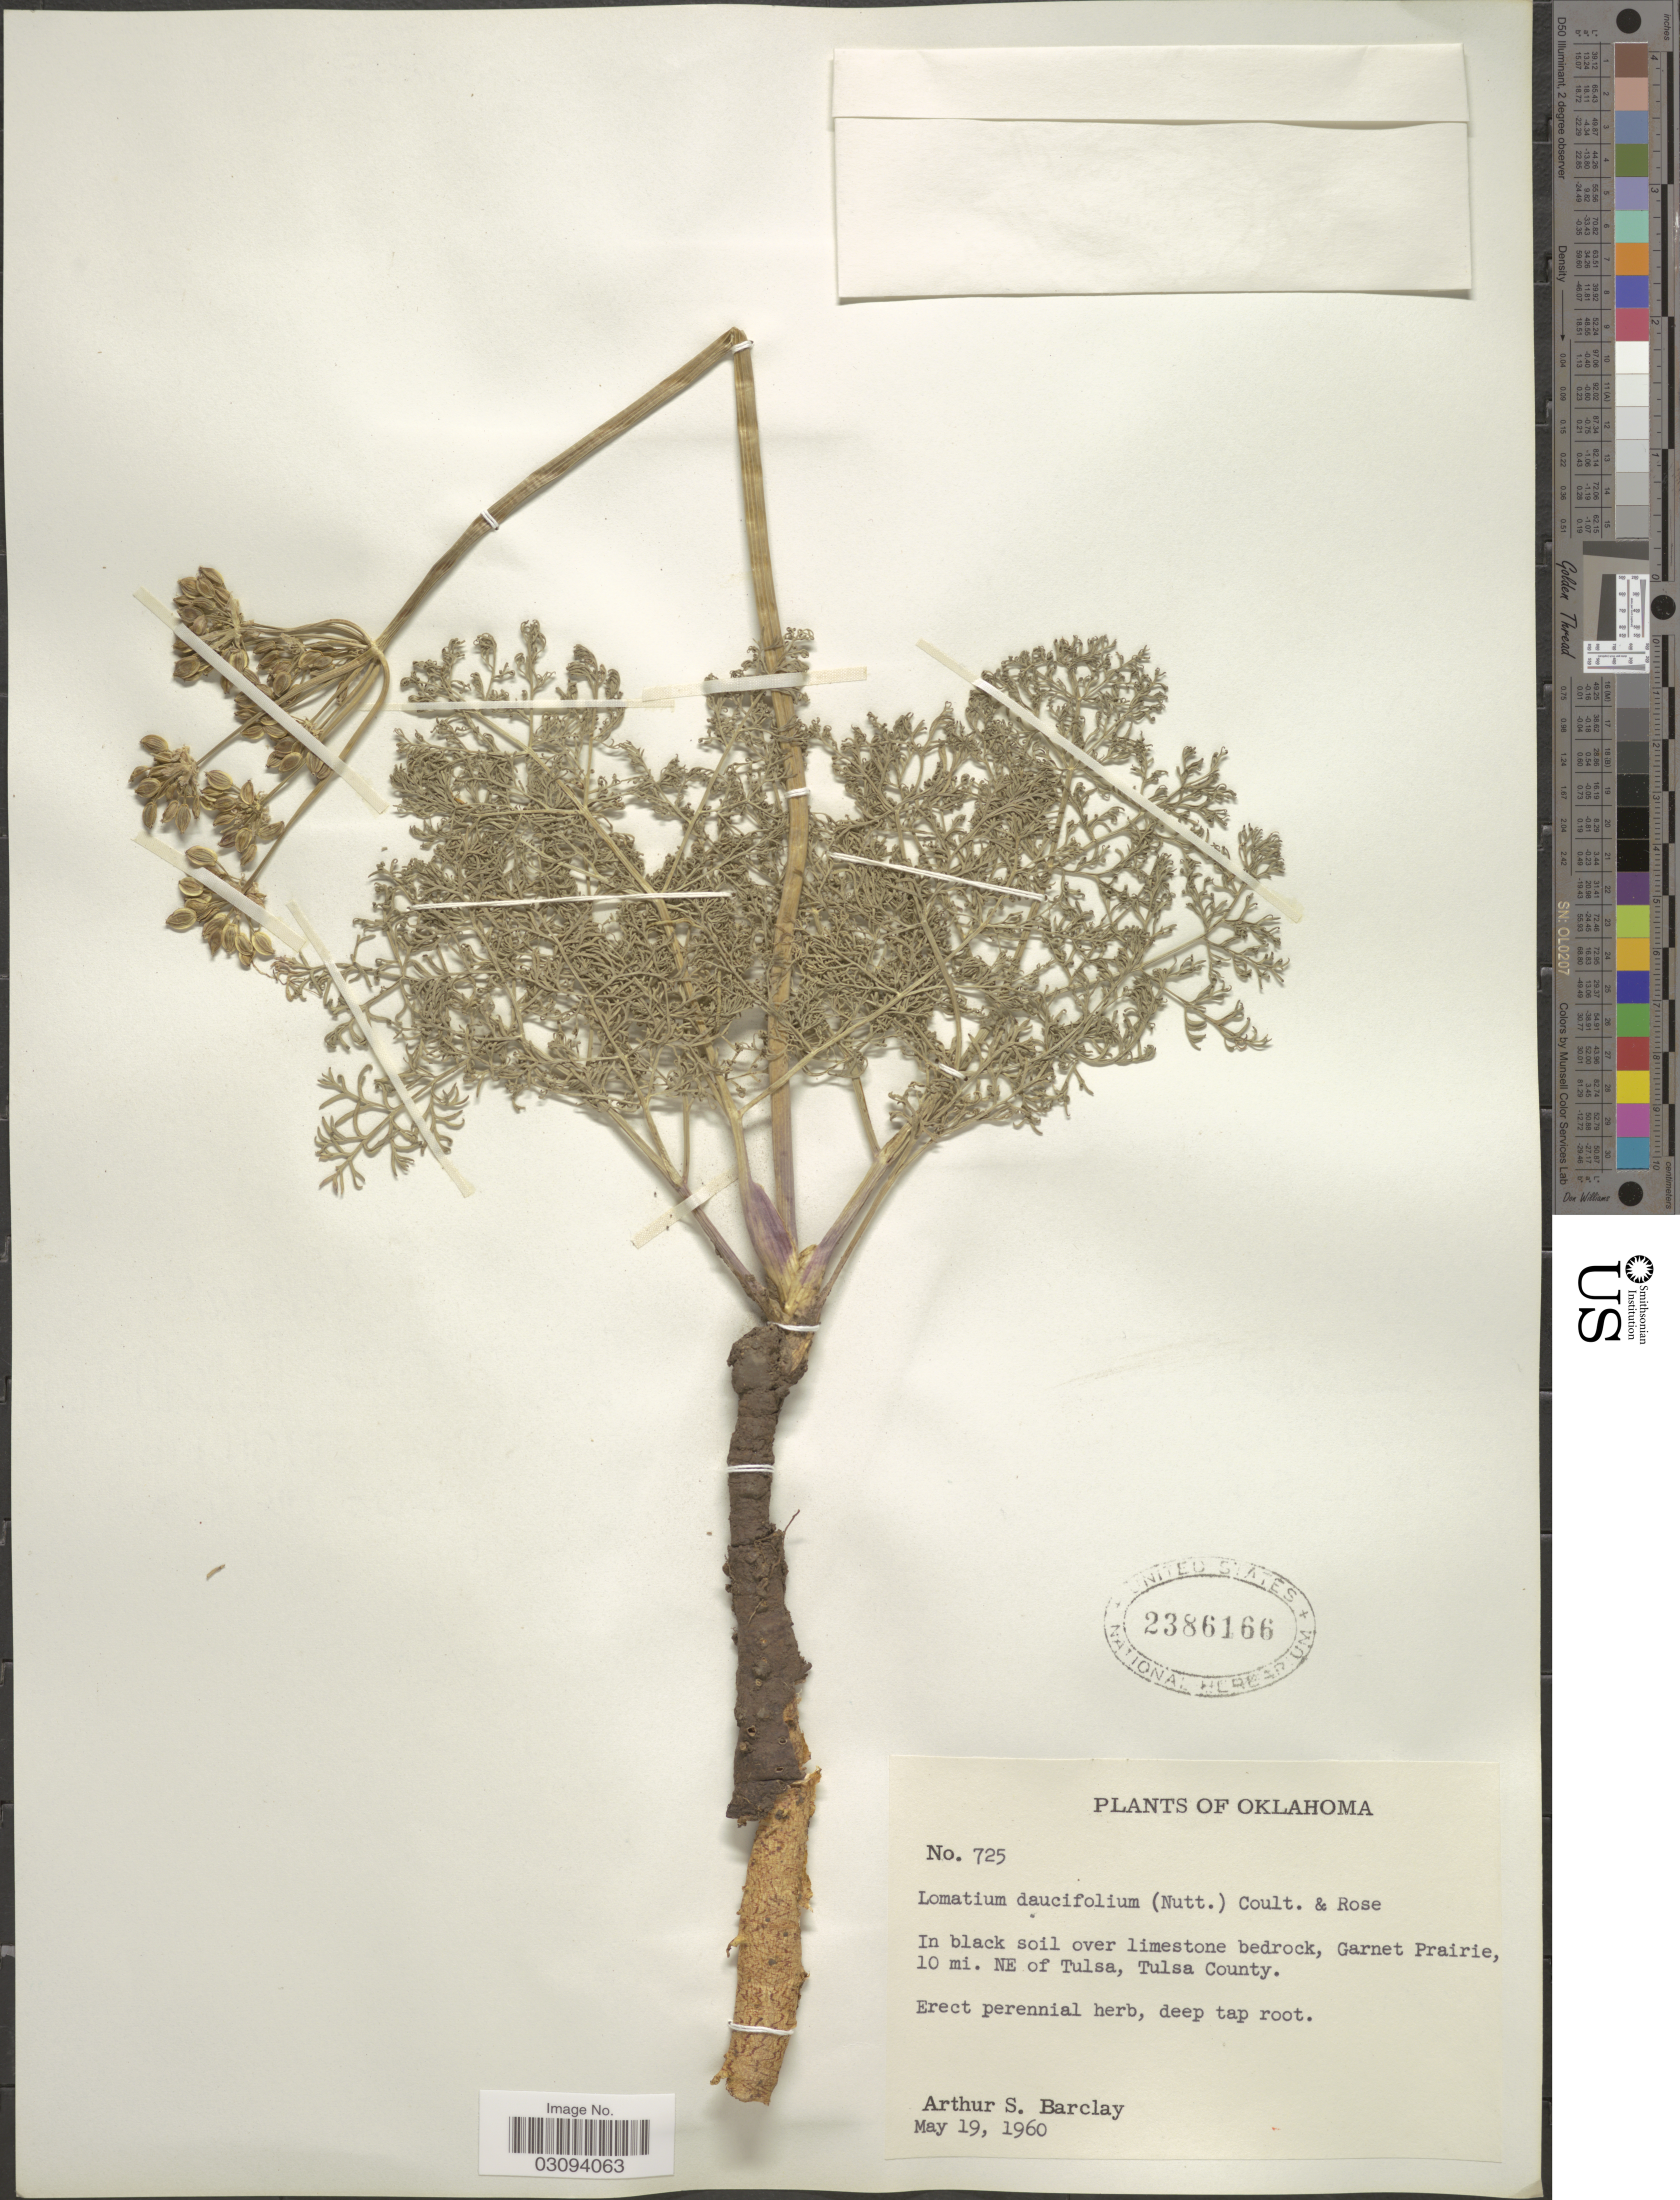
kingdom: Plantae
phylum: Tracheophyta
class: Magnoliopsida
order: Apiales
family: Apiaceae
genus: Lomatium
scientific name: Lomatium foeniculaceum subsp. daucifolium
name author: (Torr. & A. Gray) W.L. Theob.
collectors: A. S. Barclay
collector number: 725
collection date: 1960-05-19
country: United States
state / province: Oklahoma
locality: Garnet Prairie, 10 mi. NE of Tulsa, Tulsa County.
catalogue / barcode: US 2386166